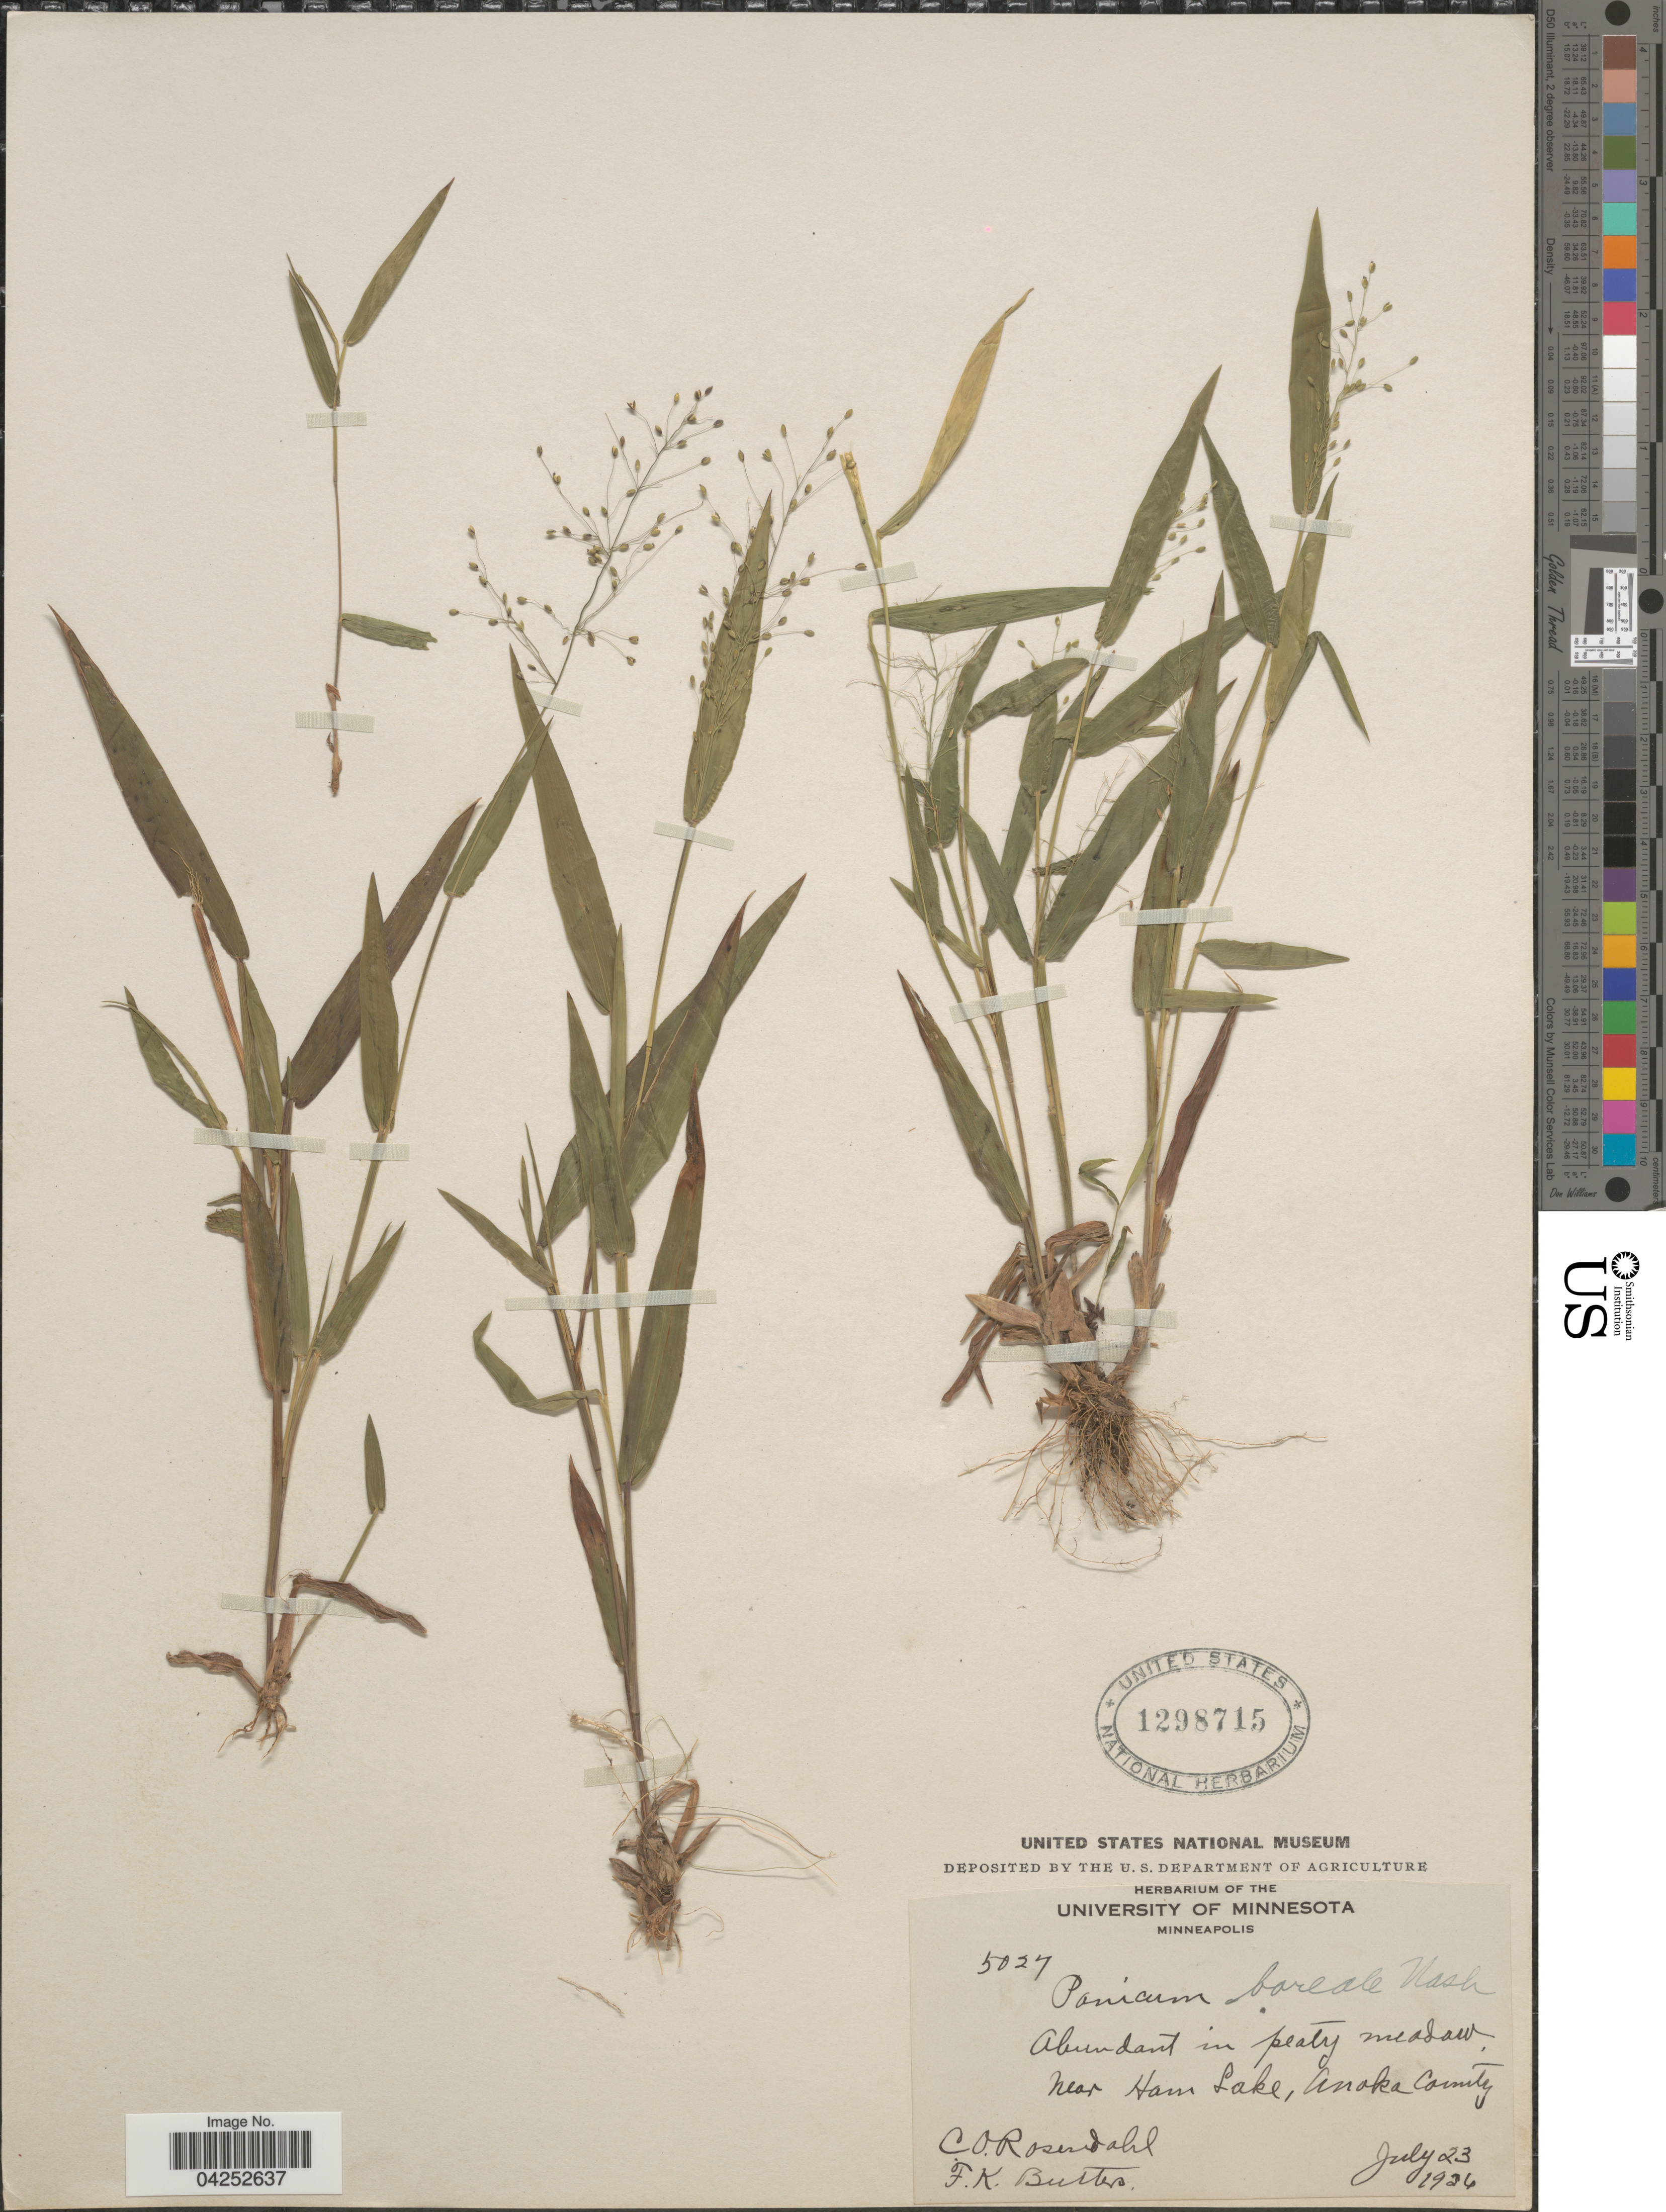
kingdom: Plantae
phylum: Tracheophyta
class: Liliopsida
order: Poales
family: Poaceae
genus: Dichanthelium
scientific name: Dichanthelium boreale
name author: (Nash) Freckmann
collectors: C. O. Rosendahl & F. K. Butters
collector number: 5027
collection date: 1926-07-23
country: United States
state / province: Minnesota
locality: Abundant in peaty meadow near Ham Lake, Anoka county.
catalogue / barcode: US 1298715